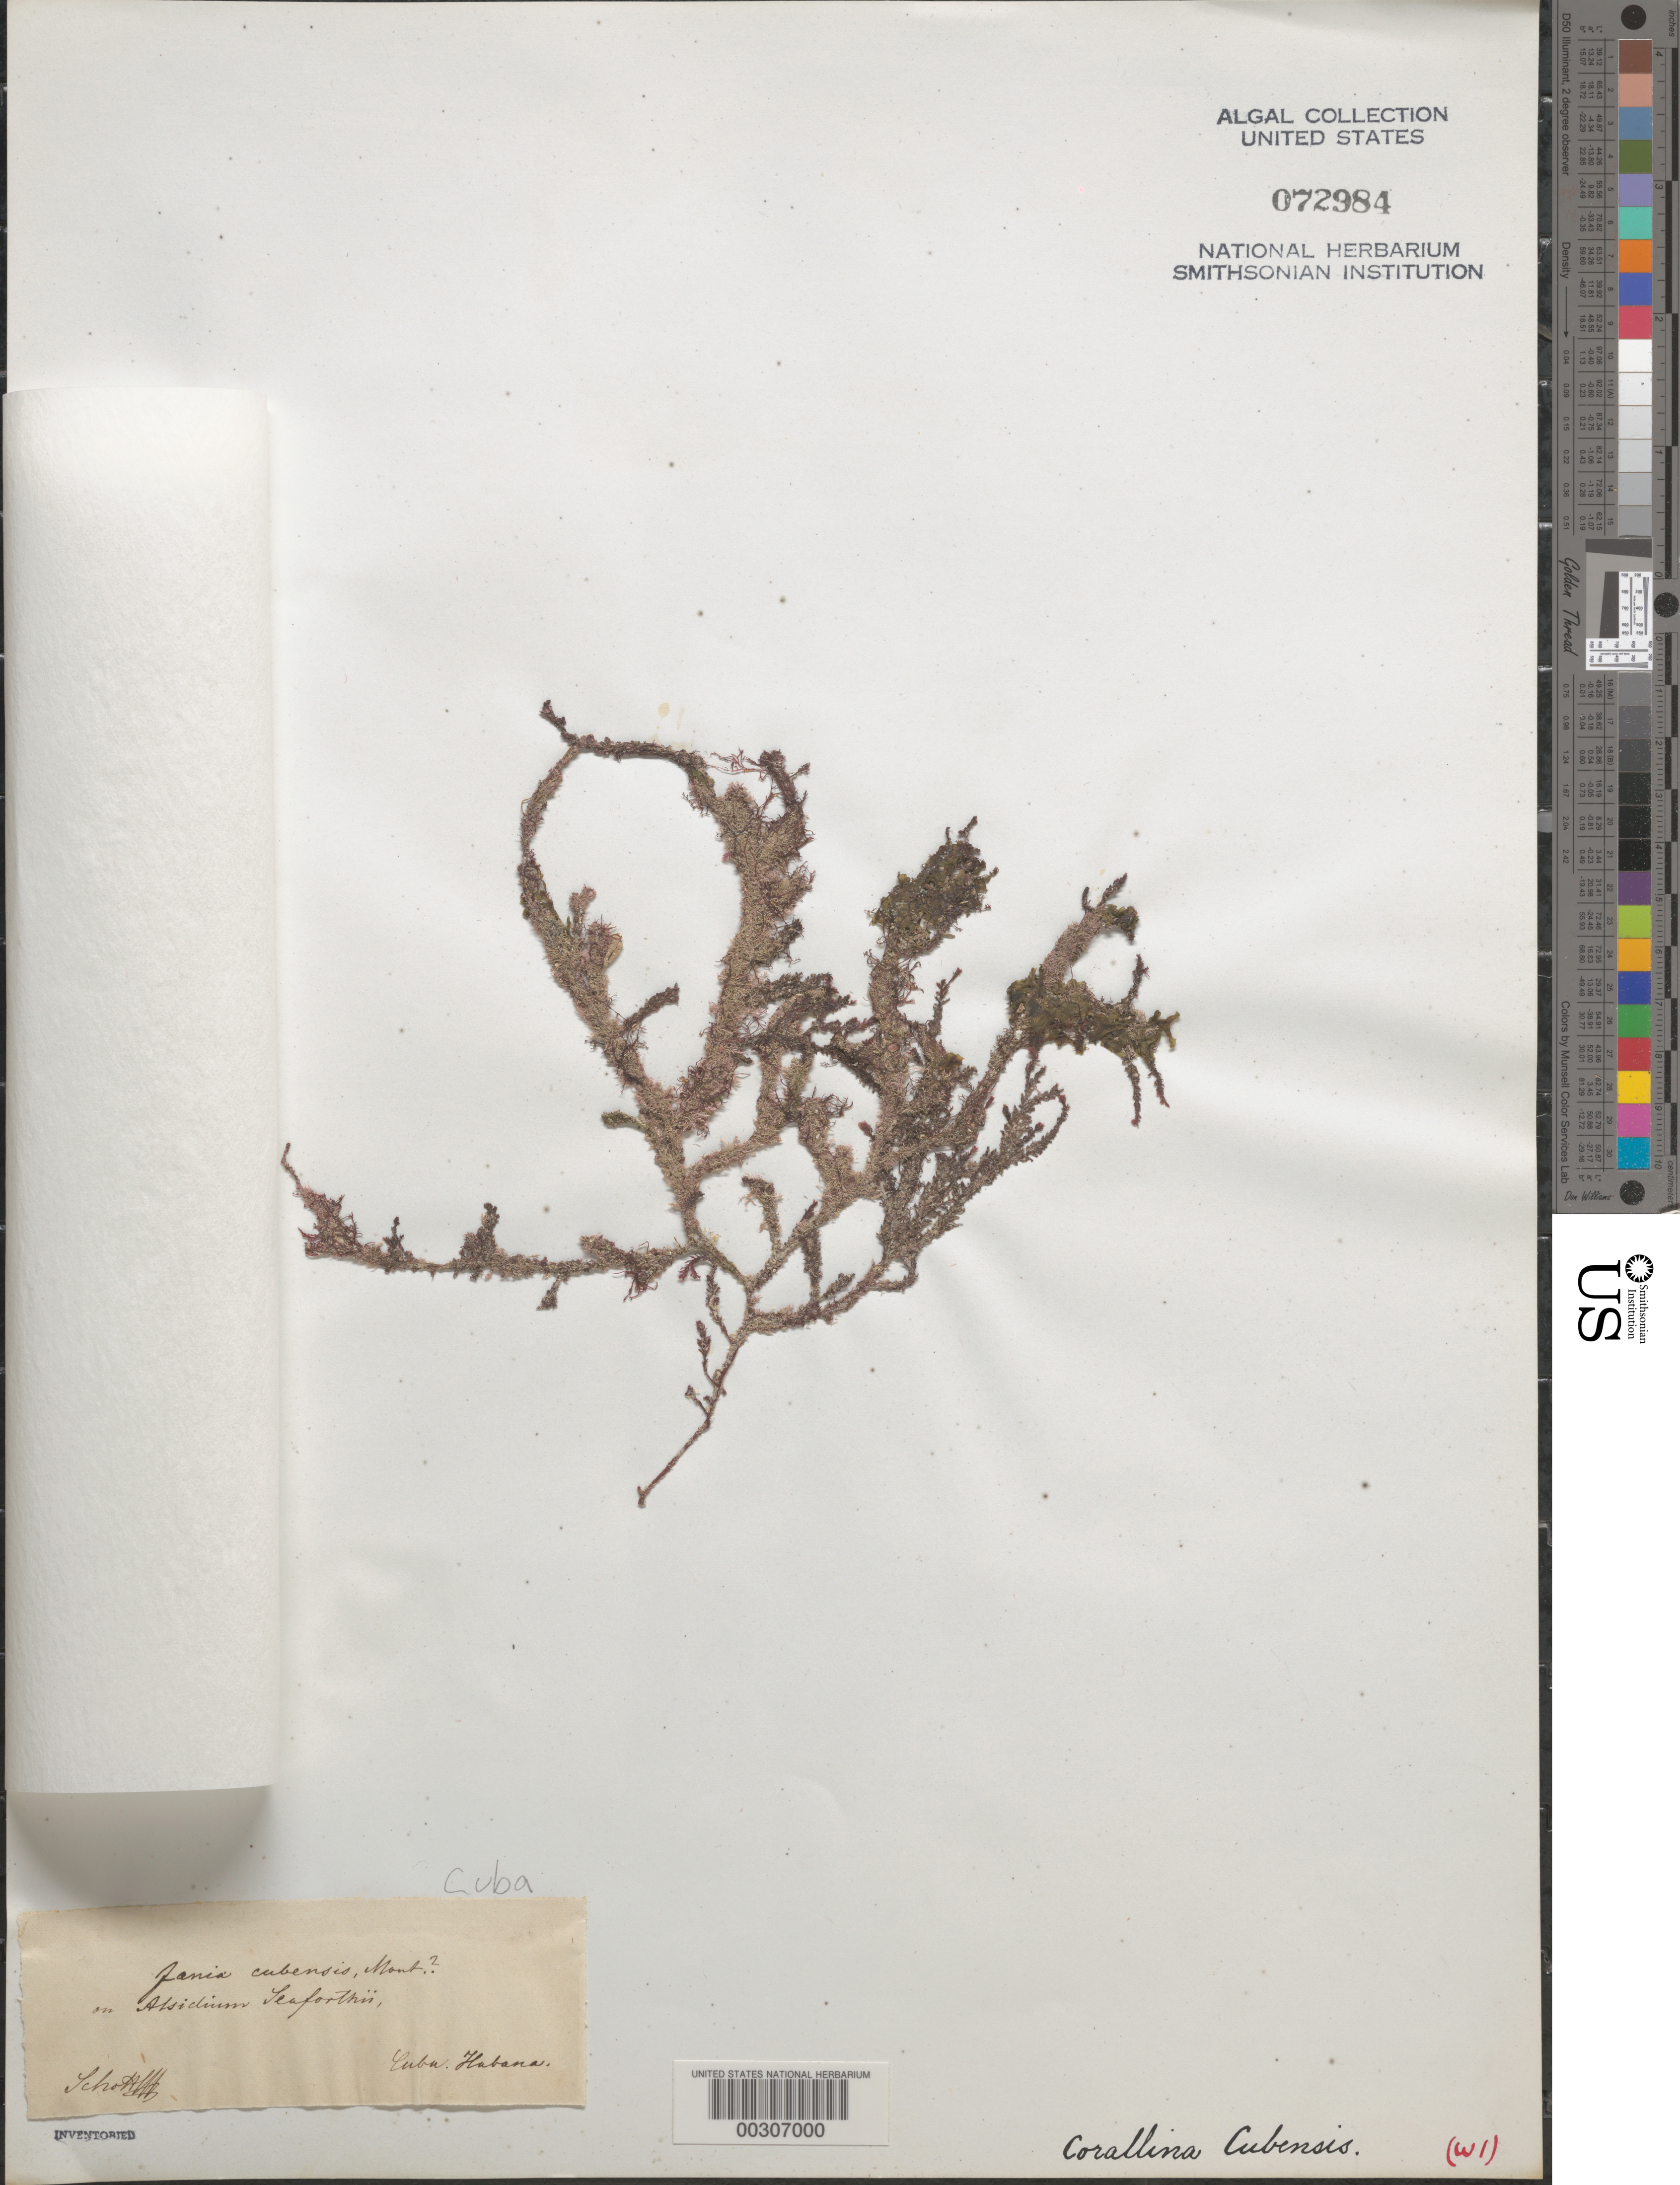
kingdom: Plantae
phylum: Rhodophyta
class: Florideophyceae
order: Corallinales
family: Corallinaceae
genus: Jania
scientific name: Jania cubensis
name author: Mont. ex Kütz.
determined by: Algae name updating Project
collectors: A. C. V. Schott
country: Cuba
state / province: La Habana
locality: Havana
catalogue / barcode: US 72984